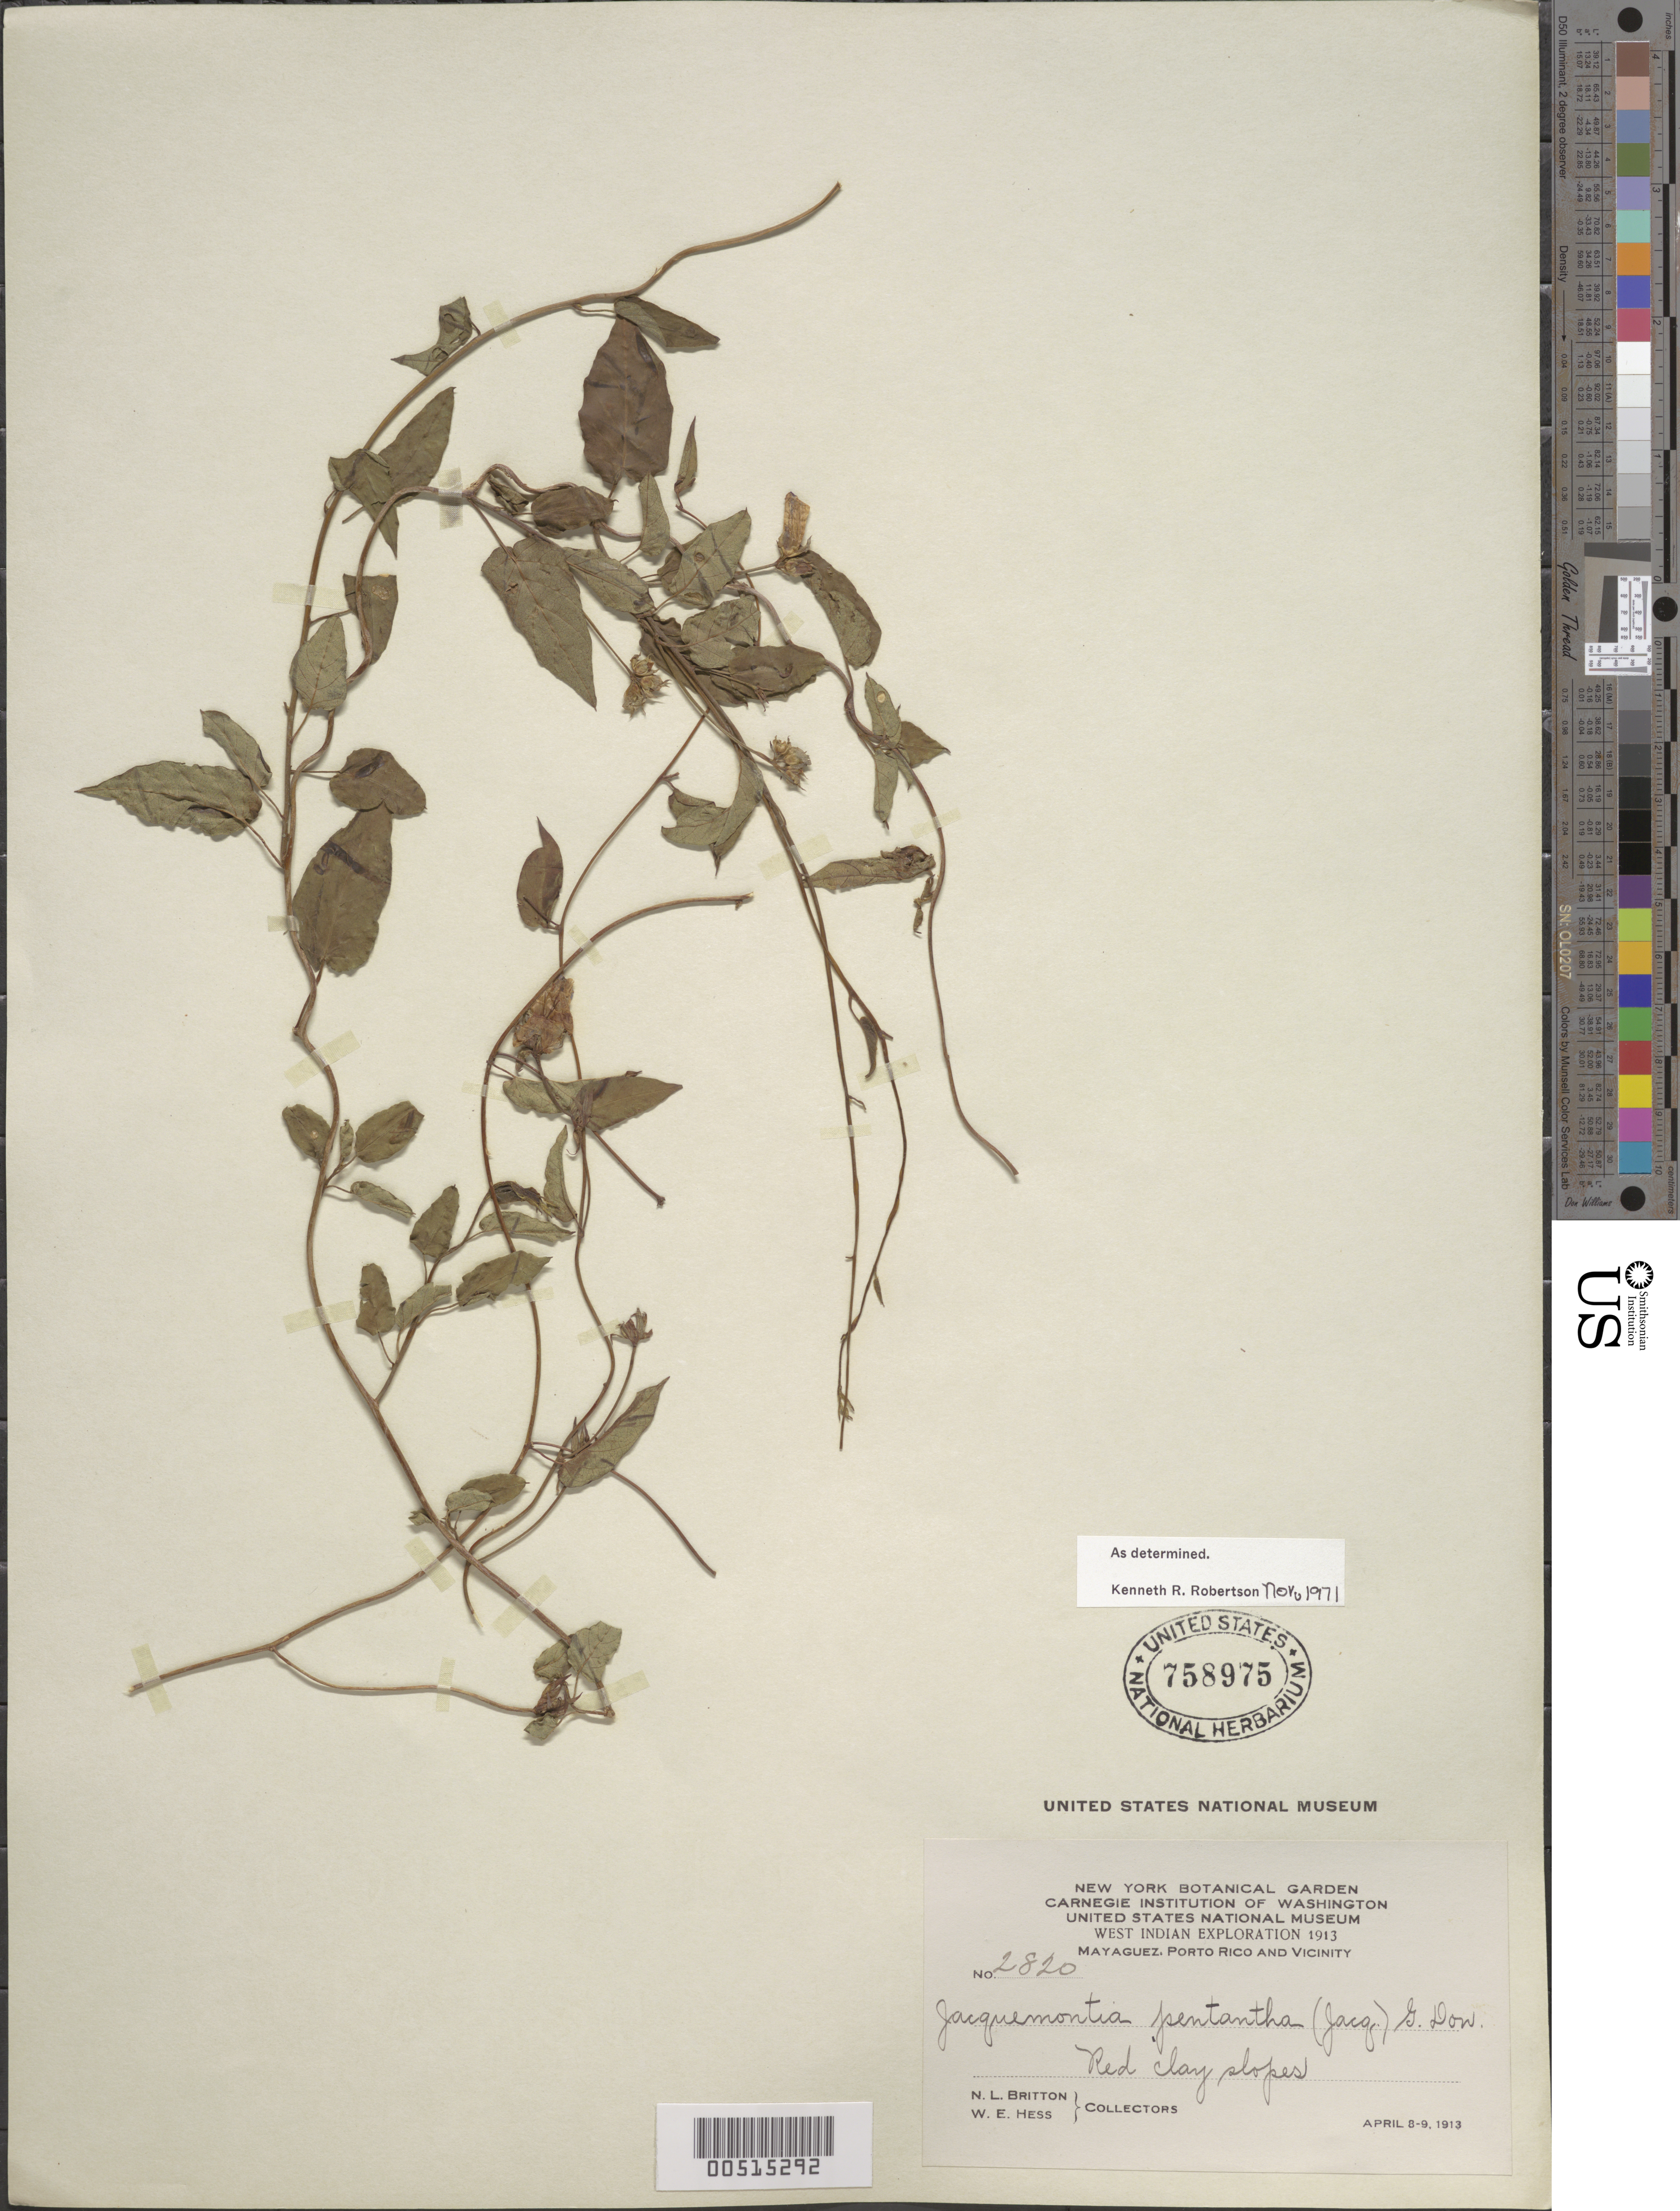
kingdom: Plantae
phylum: Tracheophyta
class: Magnoliopsida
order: Solanales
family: Convolvulaceae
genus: Jacquemontia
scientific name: Jacquemontia pentanthos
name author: (Jacq.) G. Don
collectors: N. Britton & W. Hess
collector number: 2820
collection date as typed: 08 Apr 1913 to 09 Apr 1913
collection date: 1913-04-08/1913-04-09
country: Puerto Rico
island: Greater Antilles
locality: Mayaguez. Red clay slopes.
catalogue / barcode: US 758975